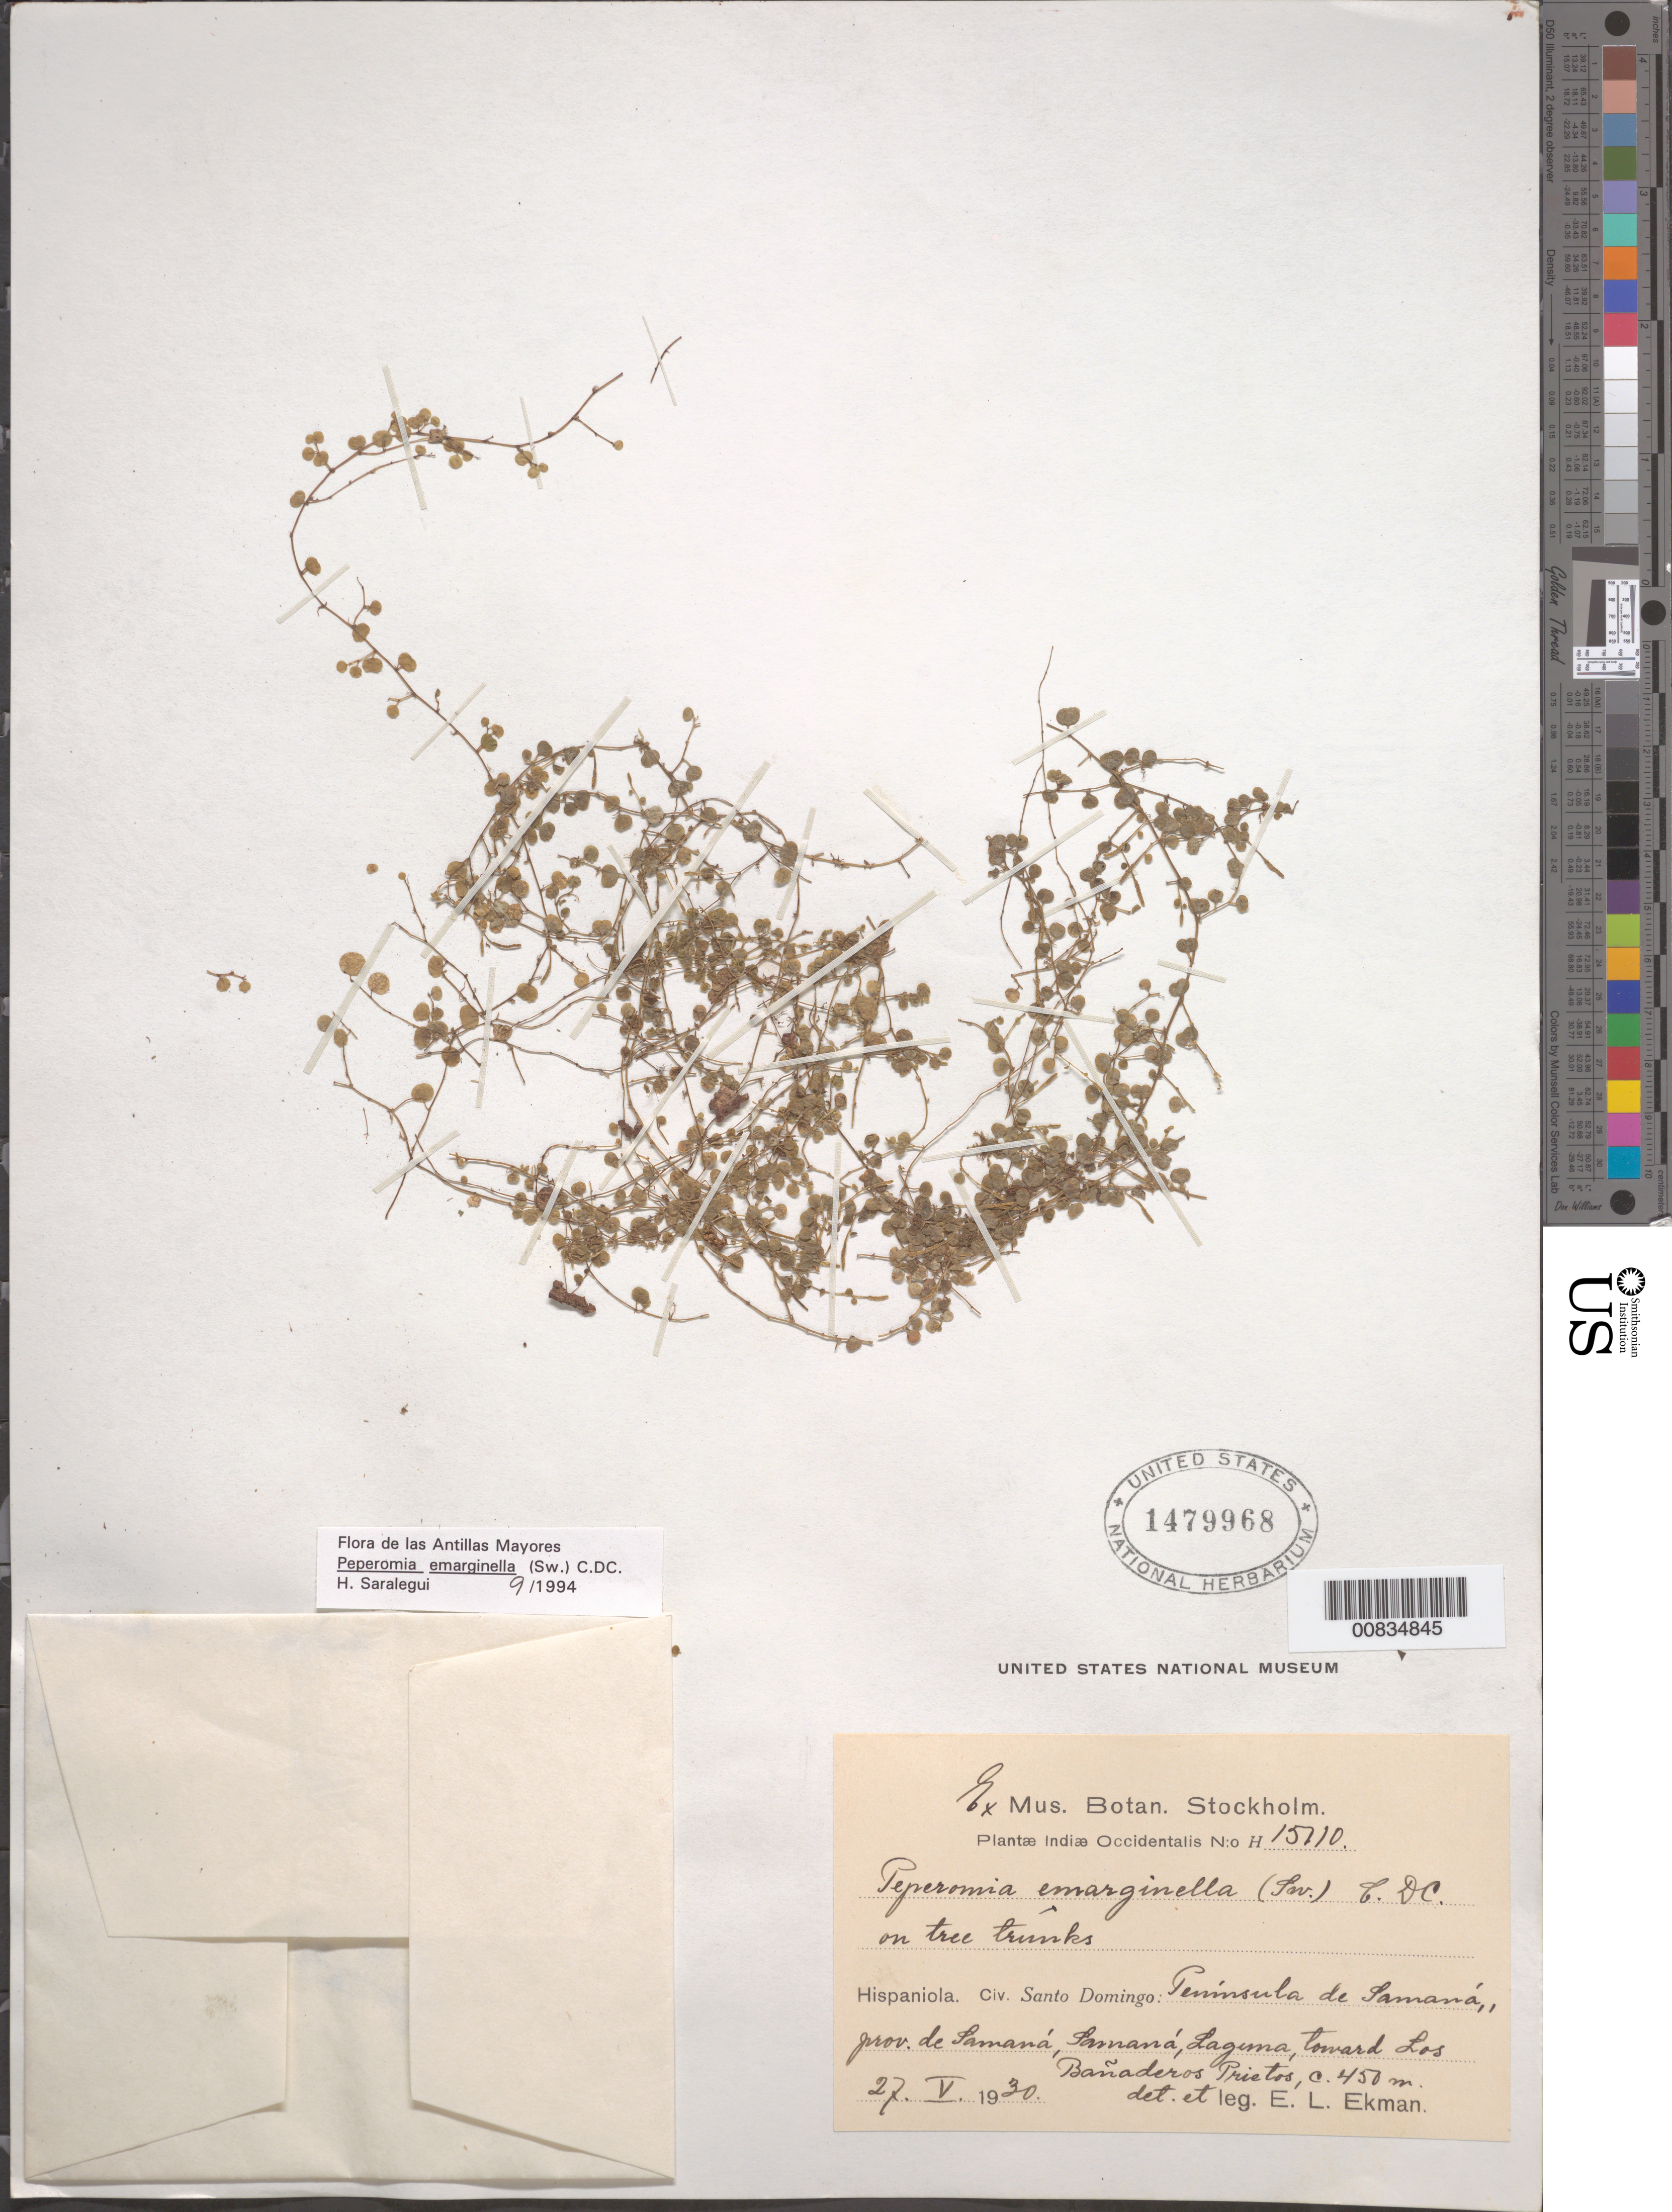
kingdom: Plantae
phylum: Tracheophyta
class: Magnoliopsida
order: Piperales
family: Piperaceae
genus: Peperomia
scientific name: Peperomia emarginella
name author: (Sw. ex Wikstr.) C. DC.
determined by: Saralegui Boza, H., (HAJB), Jardin Botanico Nacional (Habana)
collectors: E. L. Ekman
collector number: H 15110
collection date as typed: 27 May 1930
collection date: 1930-05-27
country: Dominican Republic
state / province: Samana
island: Hispaniola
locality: Península de Samaná, Samaná, Laguna toward Los Bañaderos Prietos.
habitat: On tree trunks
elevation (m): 450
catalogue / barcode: US 1479968